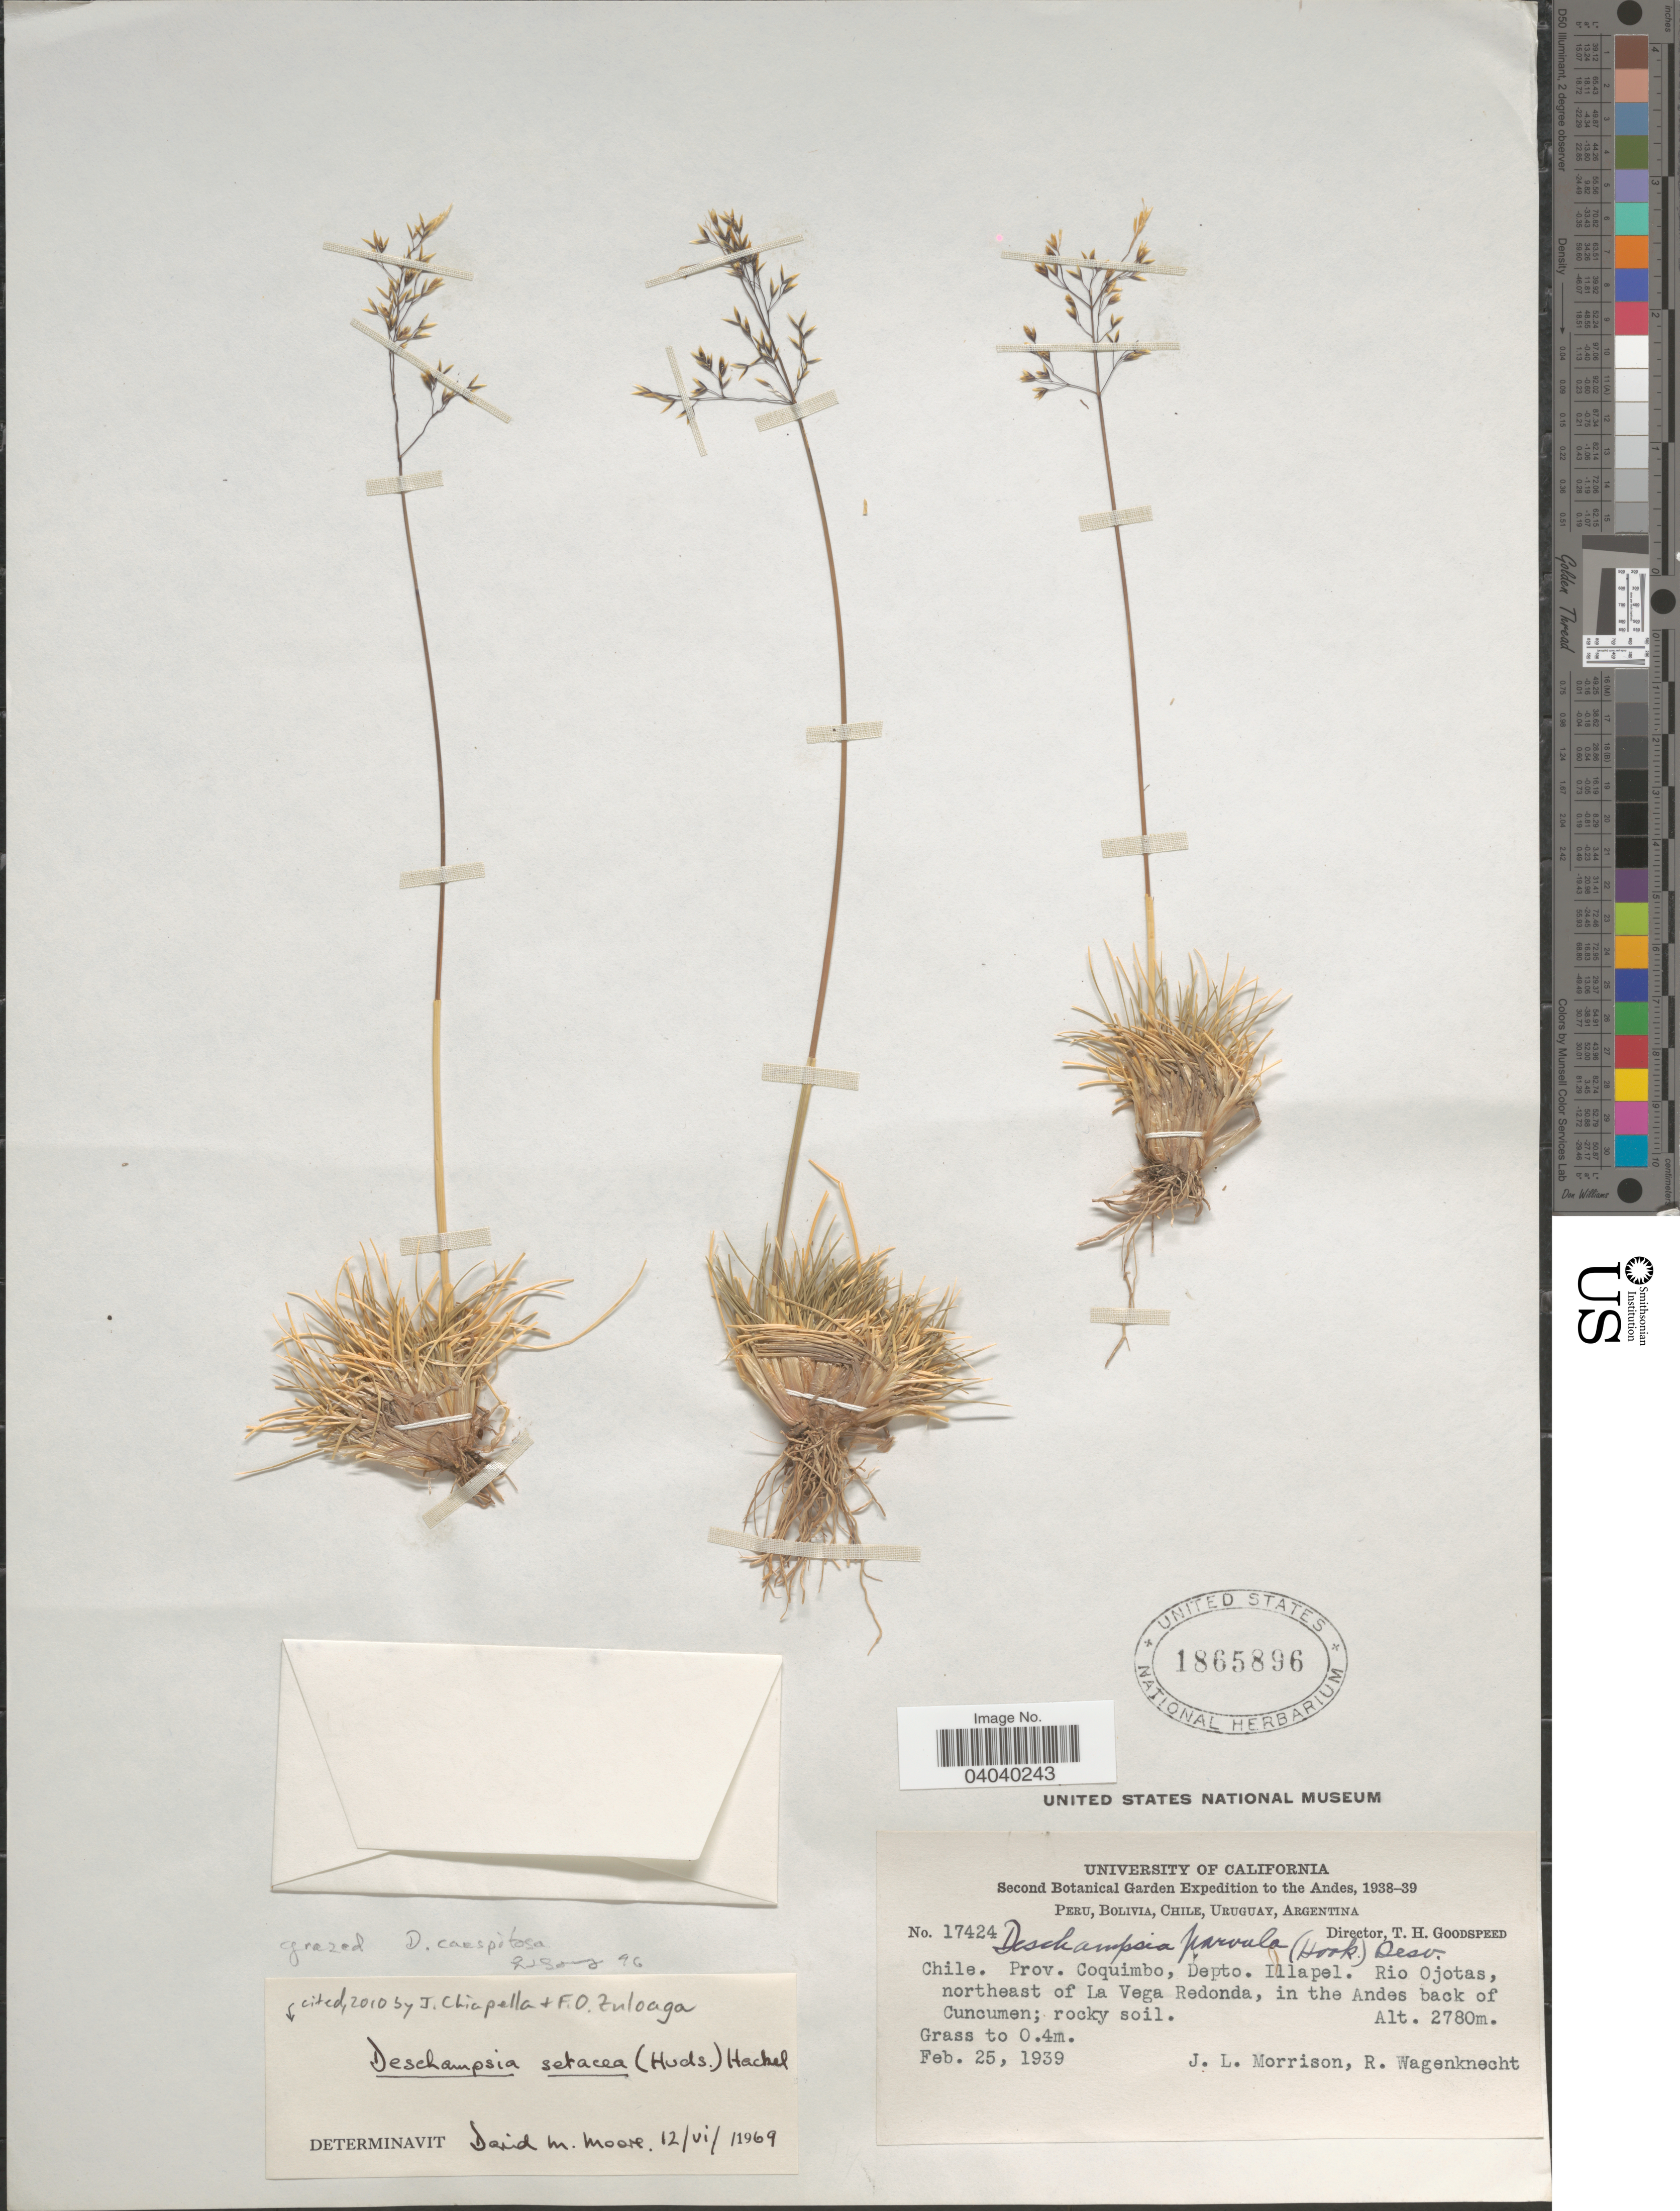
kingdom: Plantae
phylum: Tracheophyta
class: Liliopsida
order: Poales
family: Poaceae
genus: Deschampsia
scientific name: Deschampsia sp.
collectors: J. Morrison & R. Wagenknecht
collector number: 17424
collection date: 1939-02-25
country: Chile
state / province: Coquimbo (IV)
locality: The Andes. Depto. Illapel. Rio Ojotas, northeast of La Vega Redonda, in the Andes back of Cuncumen.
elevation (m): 2780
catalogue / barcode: US 1865896